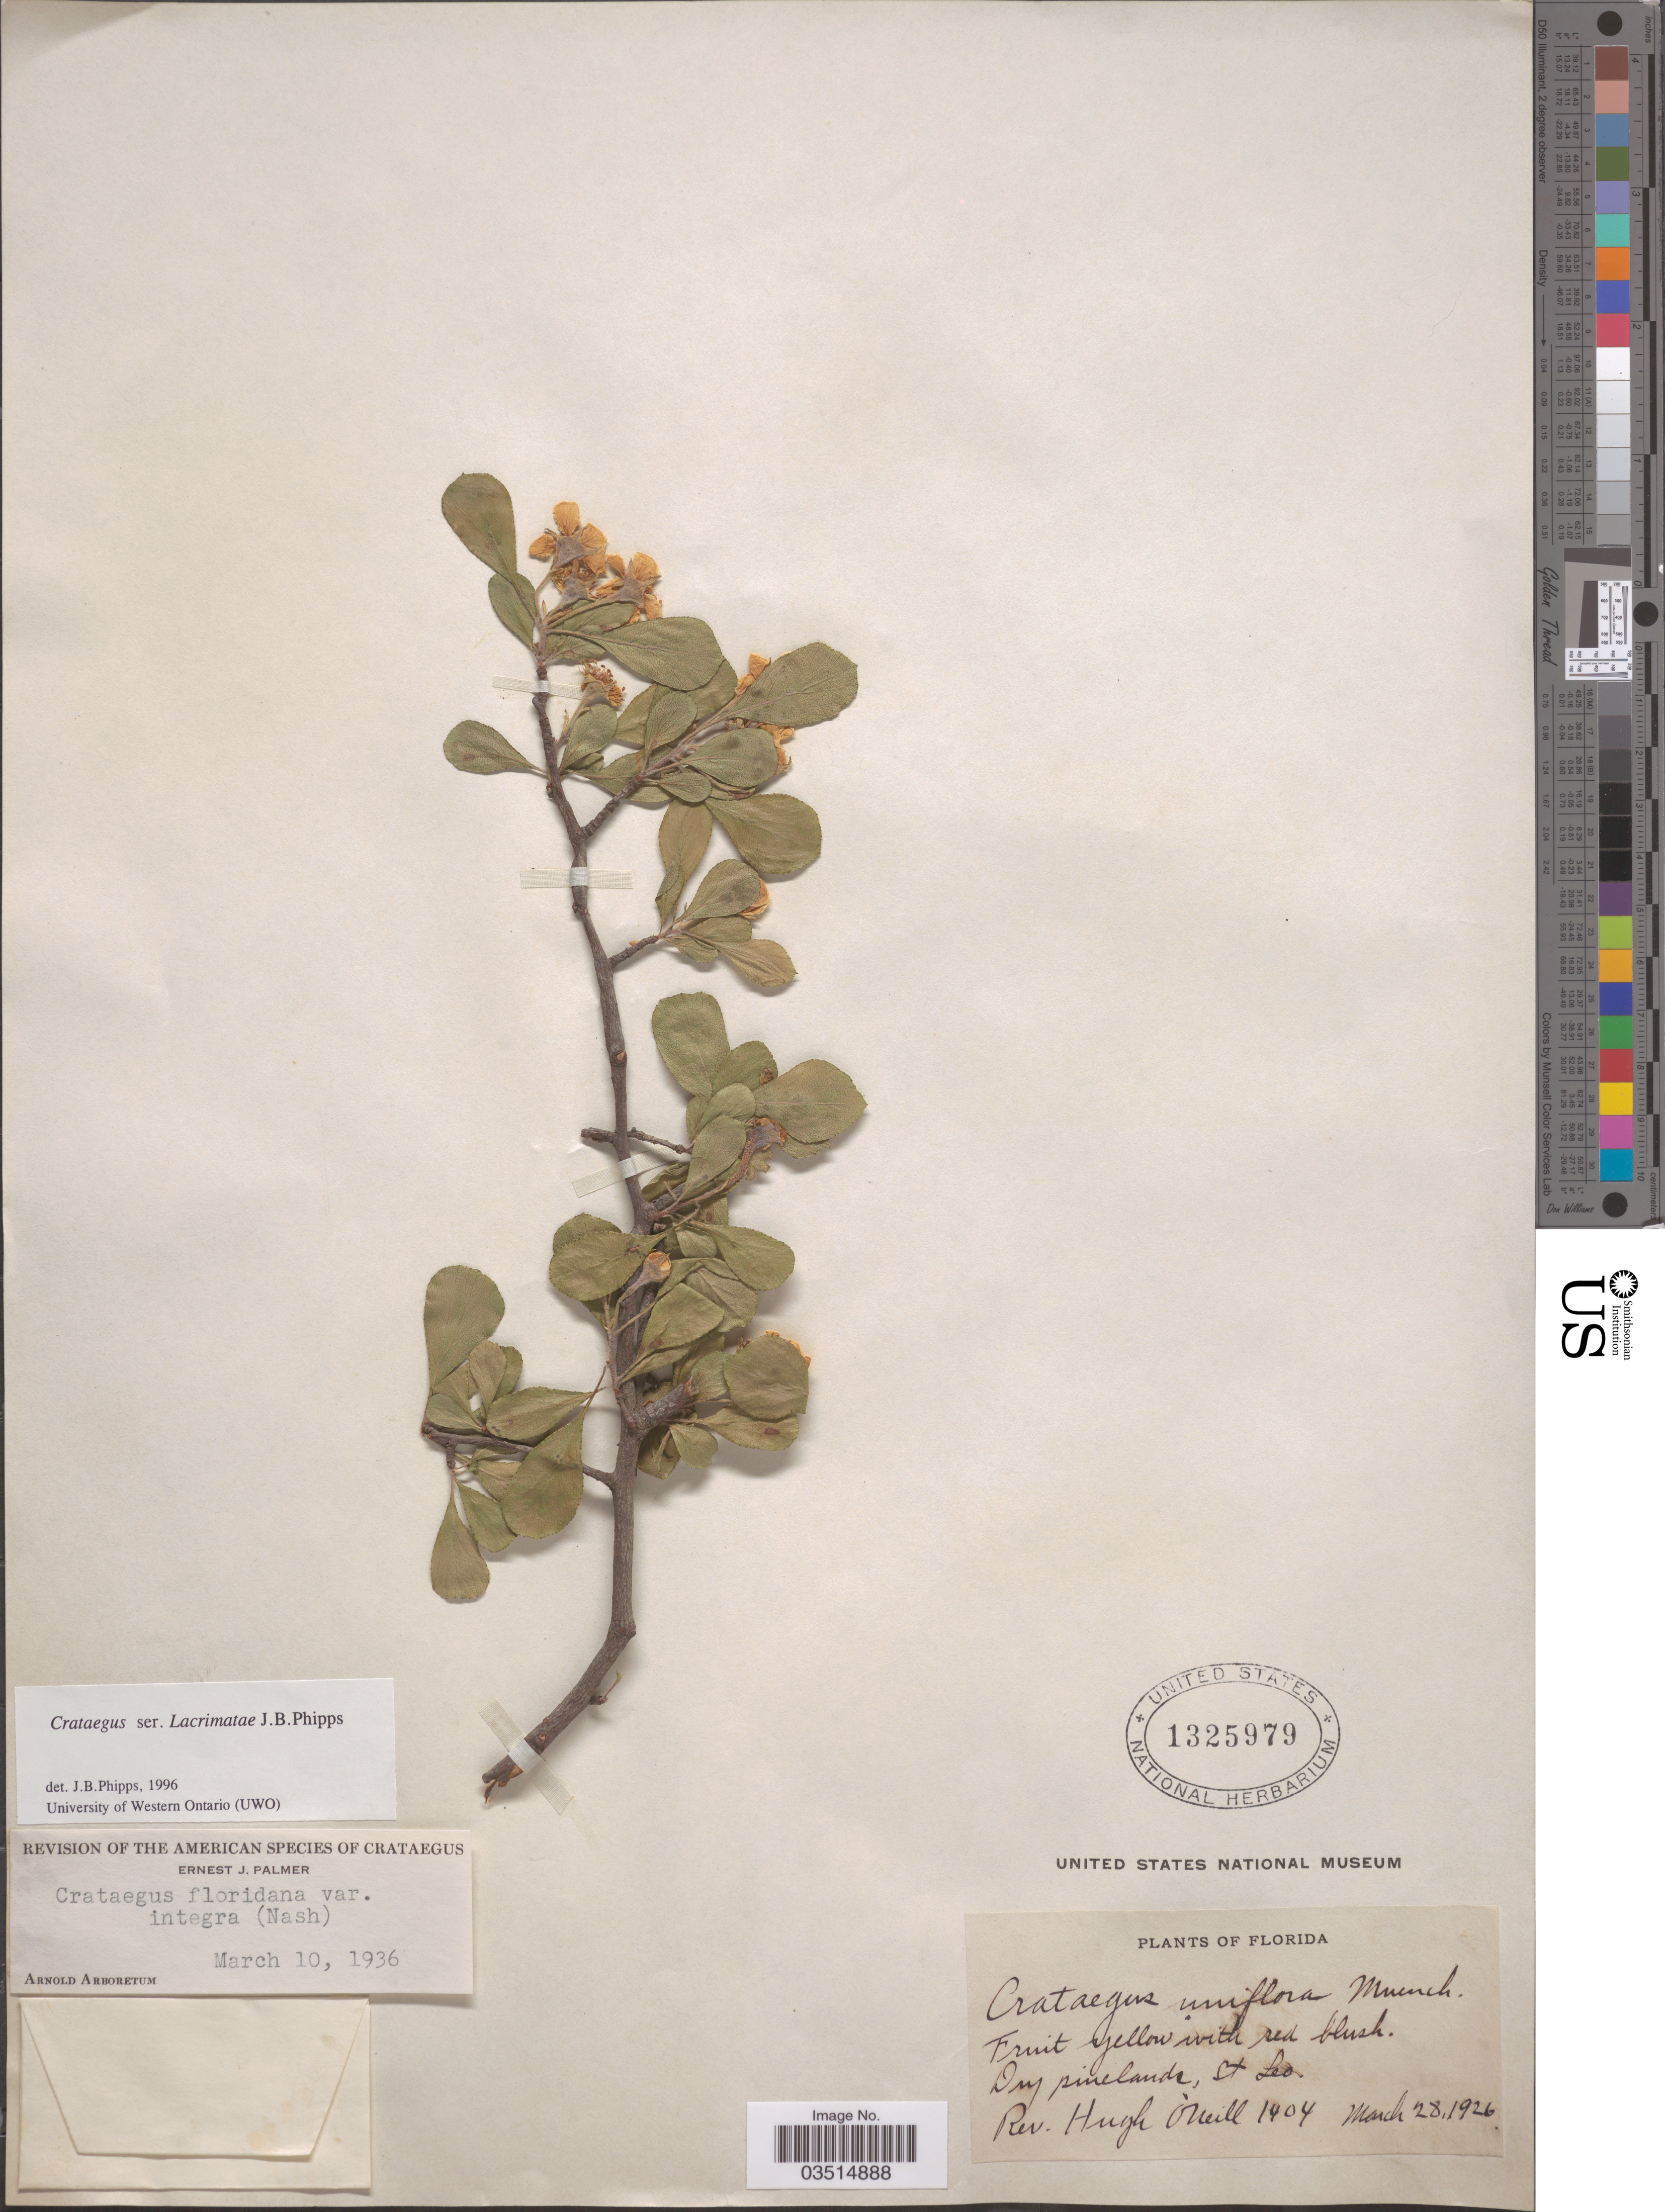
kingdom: Plantae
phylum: Tracheophyta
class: Magnoliopsida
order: Rosales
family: Rosaceae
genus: Crataegus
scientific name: Crataegus floridana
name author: Sarg.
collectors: H. O'Neill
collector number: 1404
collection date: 1926-03-28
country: United States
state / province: Florida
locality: St Leo.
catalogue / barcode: US 1325979